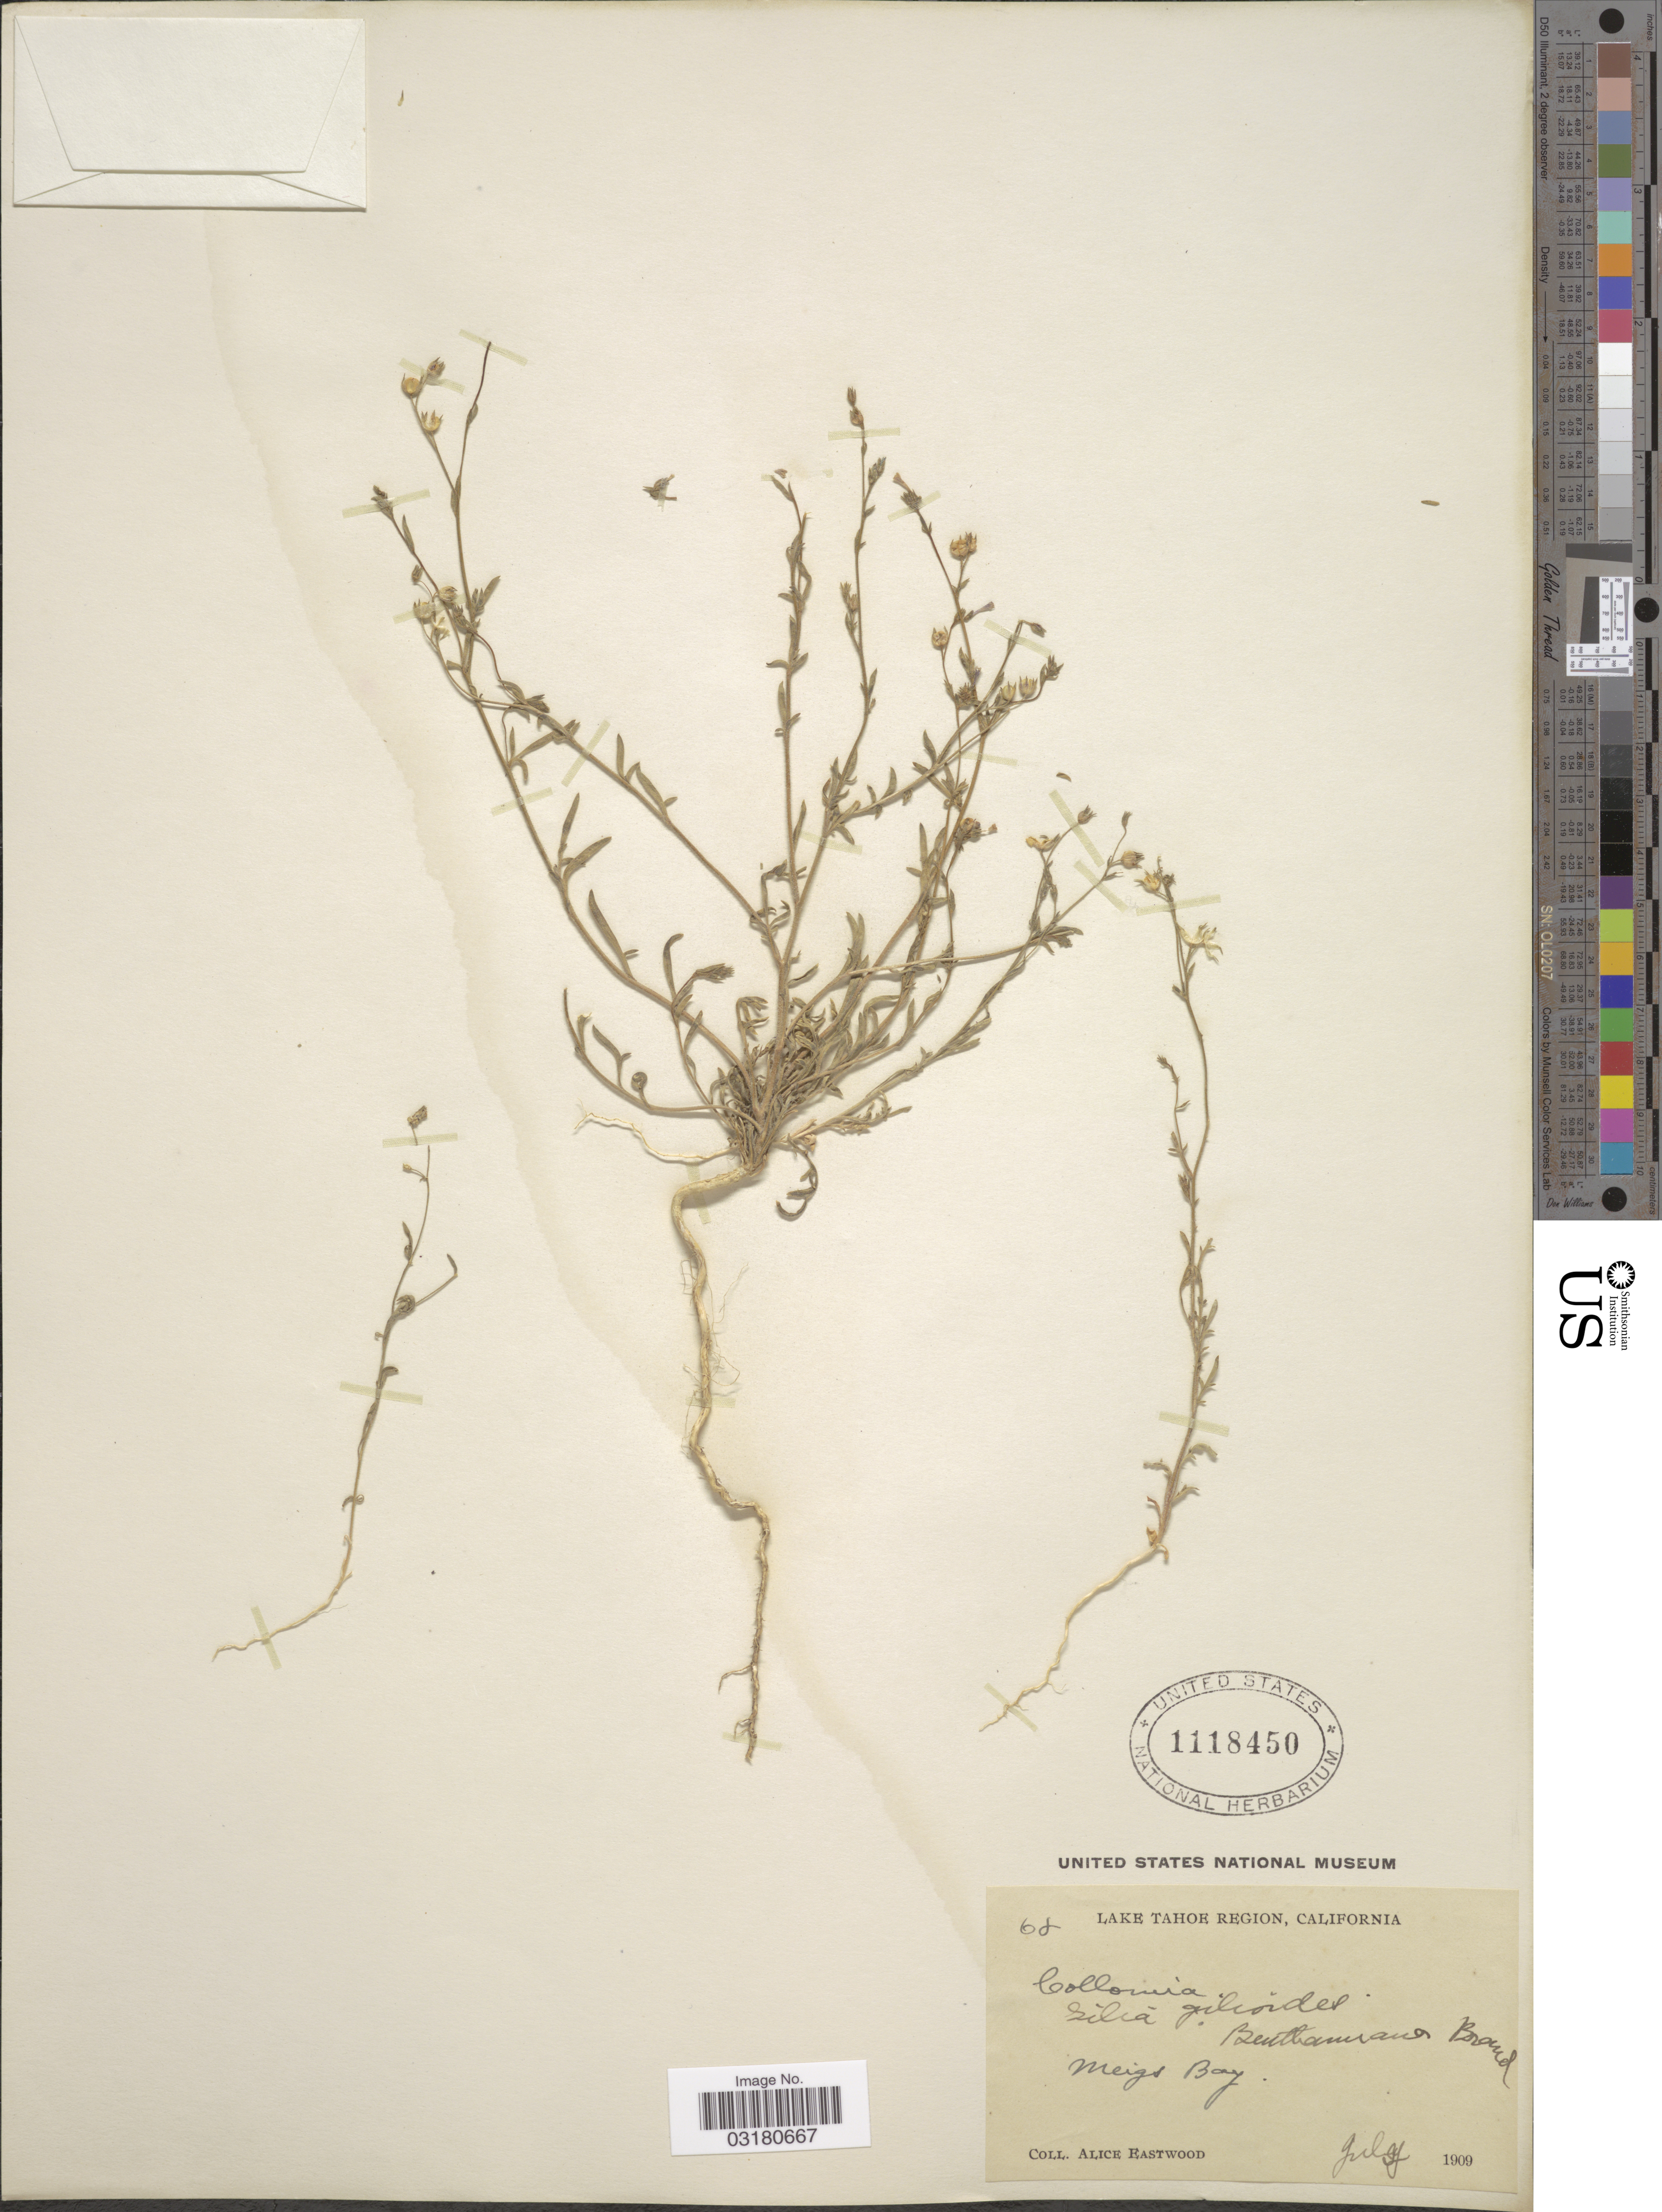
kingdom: Plantae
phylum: Tracheophyta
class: Magnoliopsida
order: Ericales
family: Polemoniaceae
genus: Allophyllum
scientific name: Allophyllum violaceum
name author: (A. Heller) A.D. Grant & V.E. Grant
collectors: A. Eastwood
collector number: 68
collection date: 1909-07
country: United States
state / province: California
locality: Lake Tahoe Region. Meigs Bay.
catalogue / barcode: US 1118450